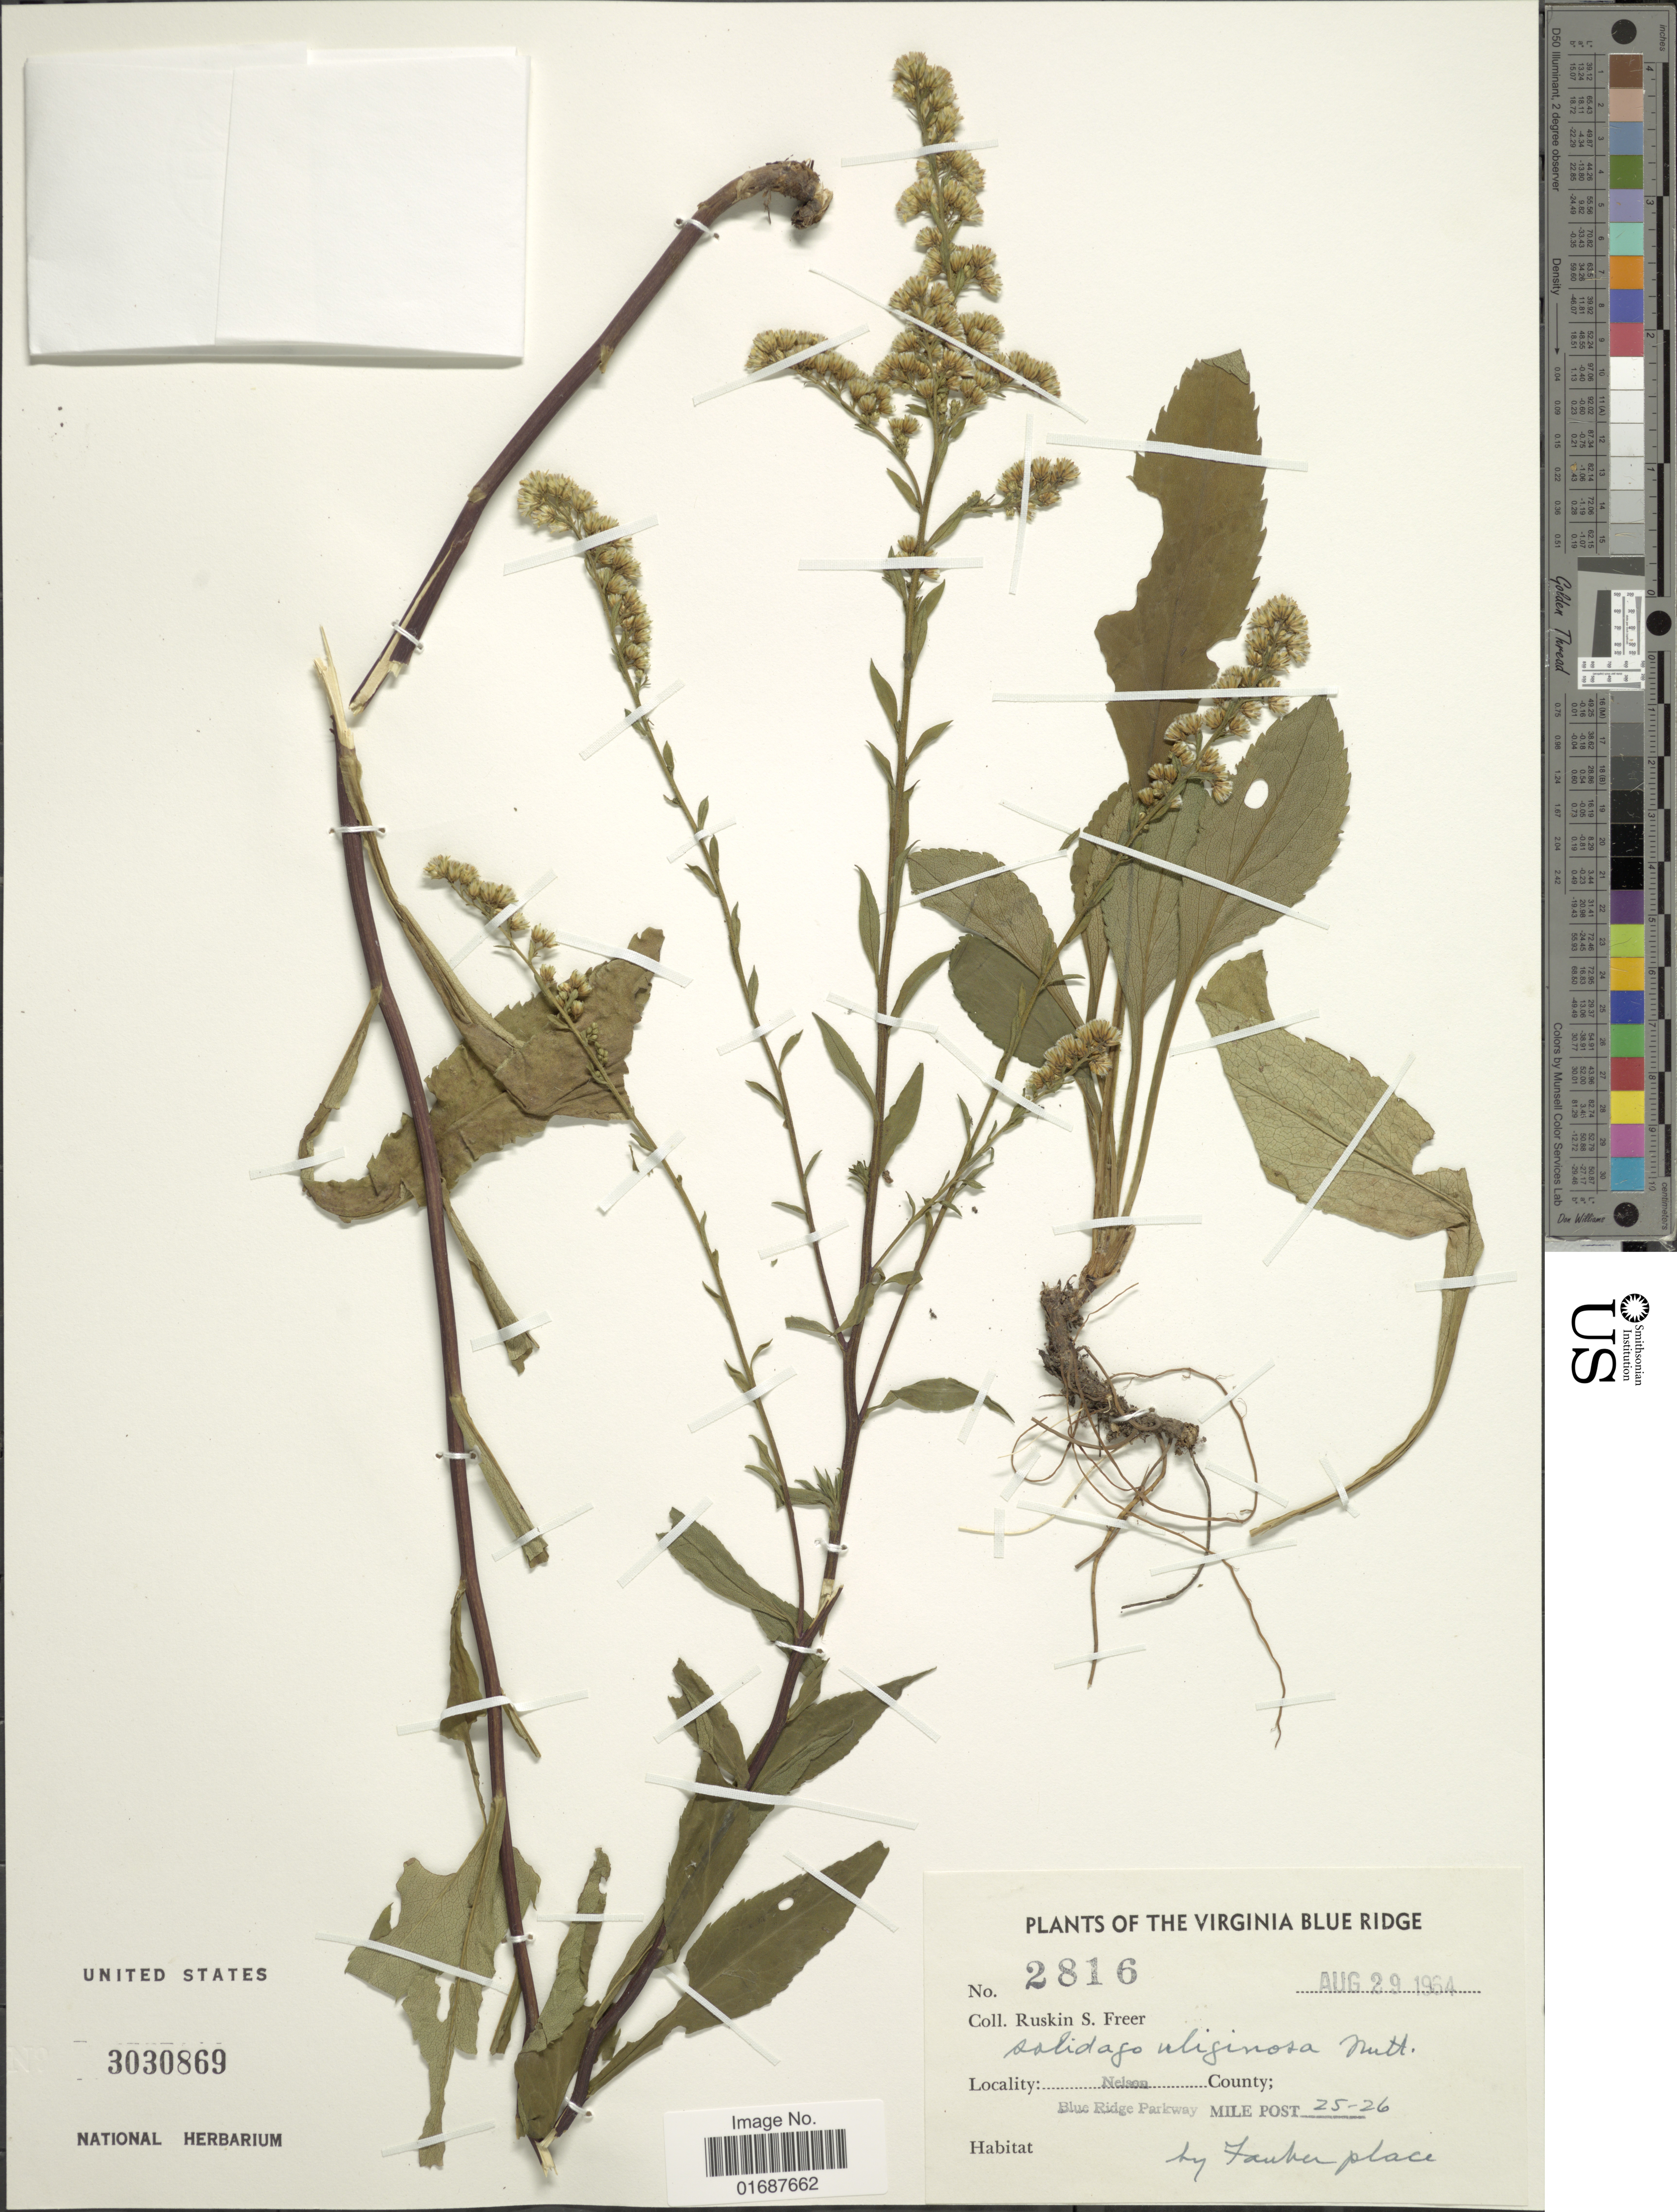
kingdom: Plantae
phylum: Tracheophyta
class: Magnoliopsida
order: Asterales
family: Asteraceae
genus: Solidago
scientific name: Solidago uliginosa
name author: Nutt.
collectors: R. Freer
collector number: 2816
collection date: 1964-08-29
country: United States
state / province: Virginia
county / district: Nelson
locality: Virginia Blue Ridge. Nelson County. Blue Ridge Parkway. Mile Post 25-26. by Fanker place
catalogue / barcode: US 3030869